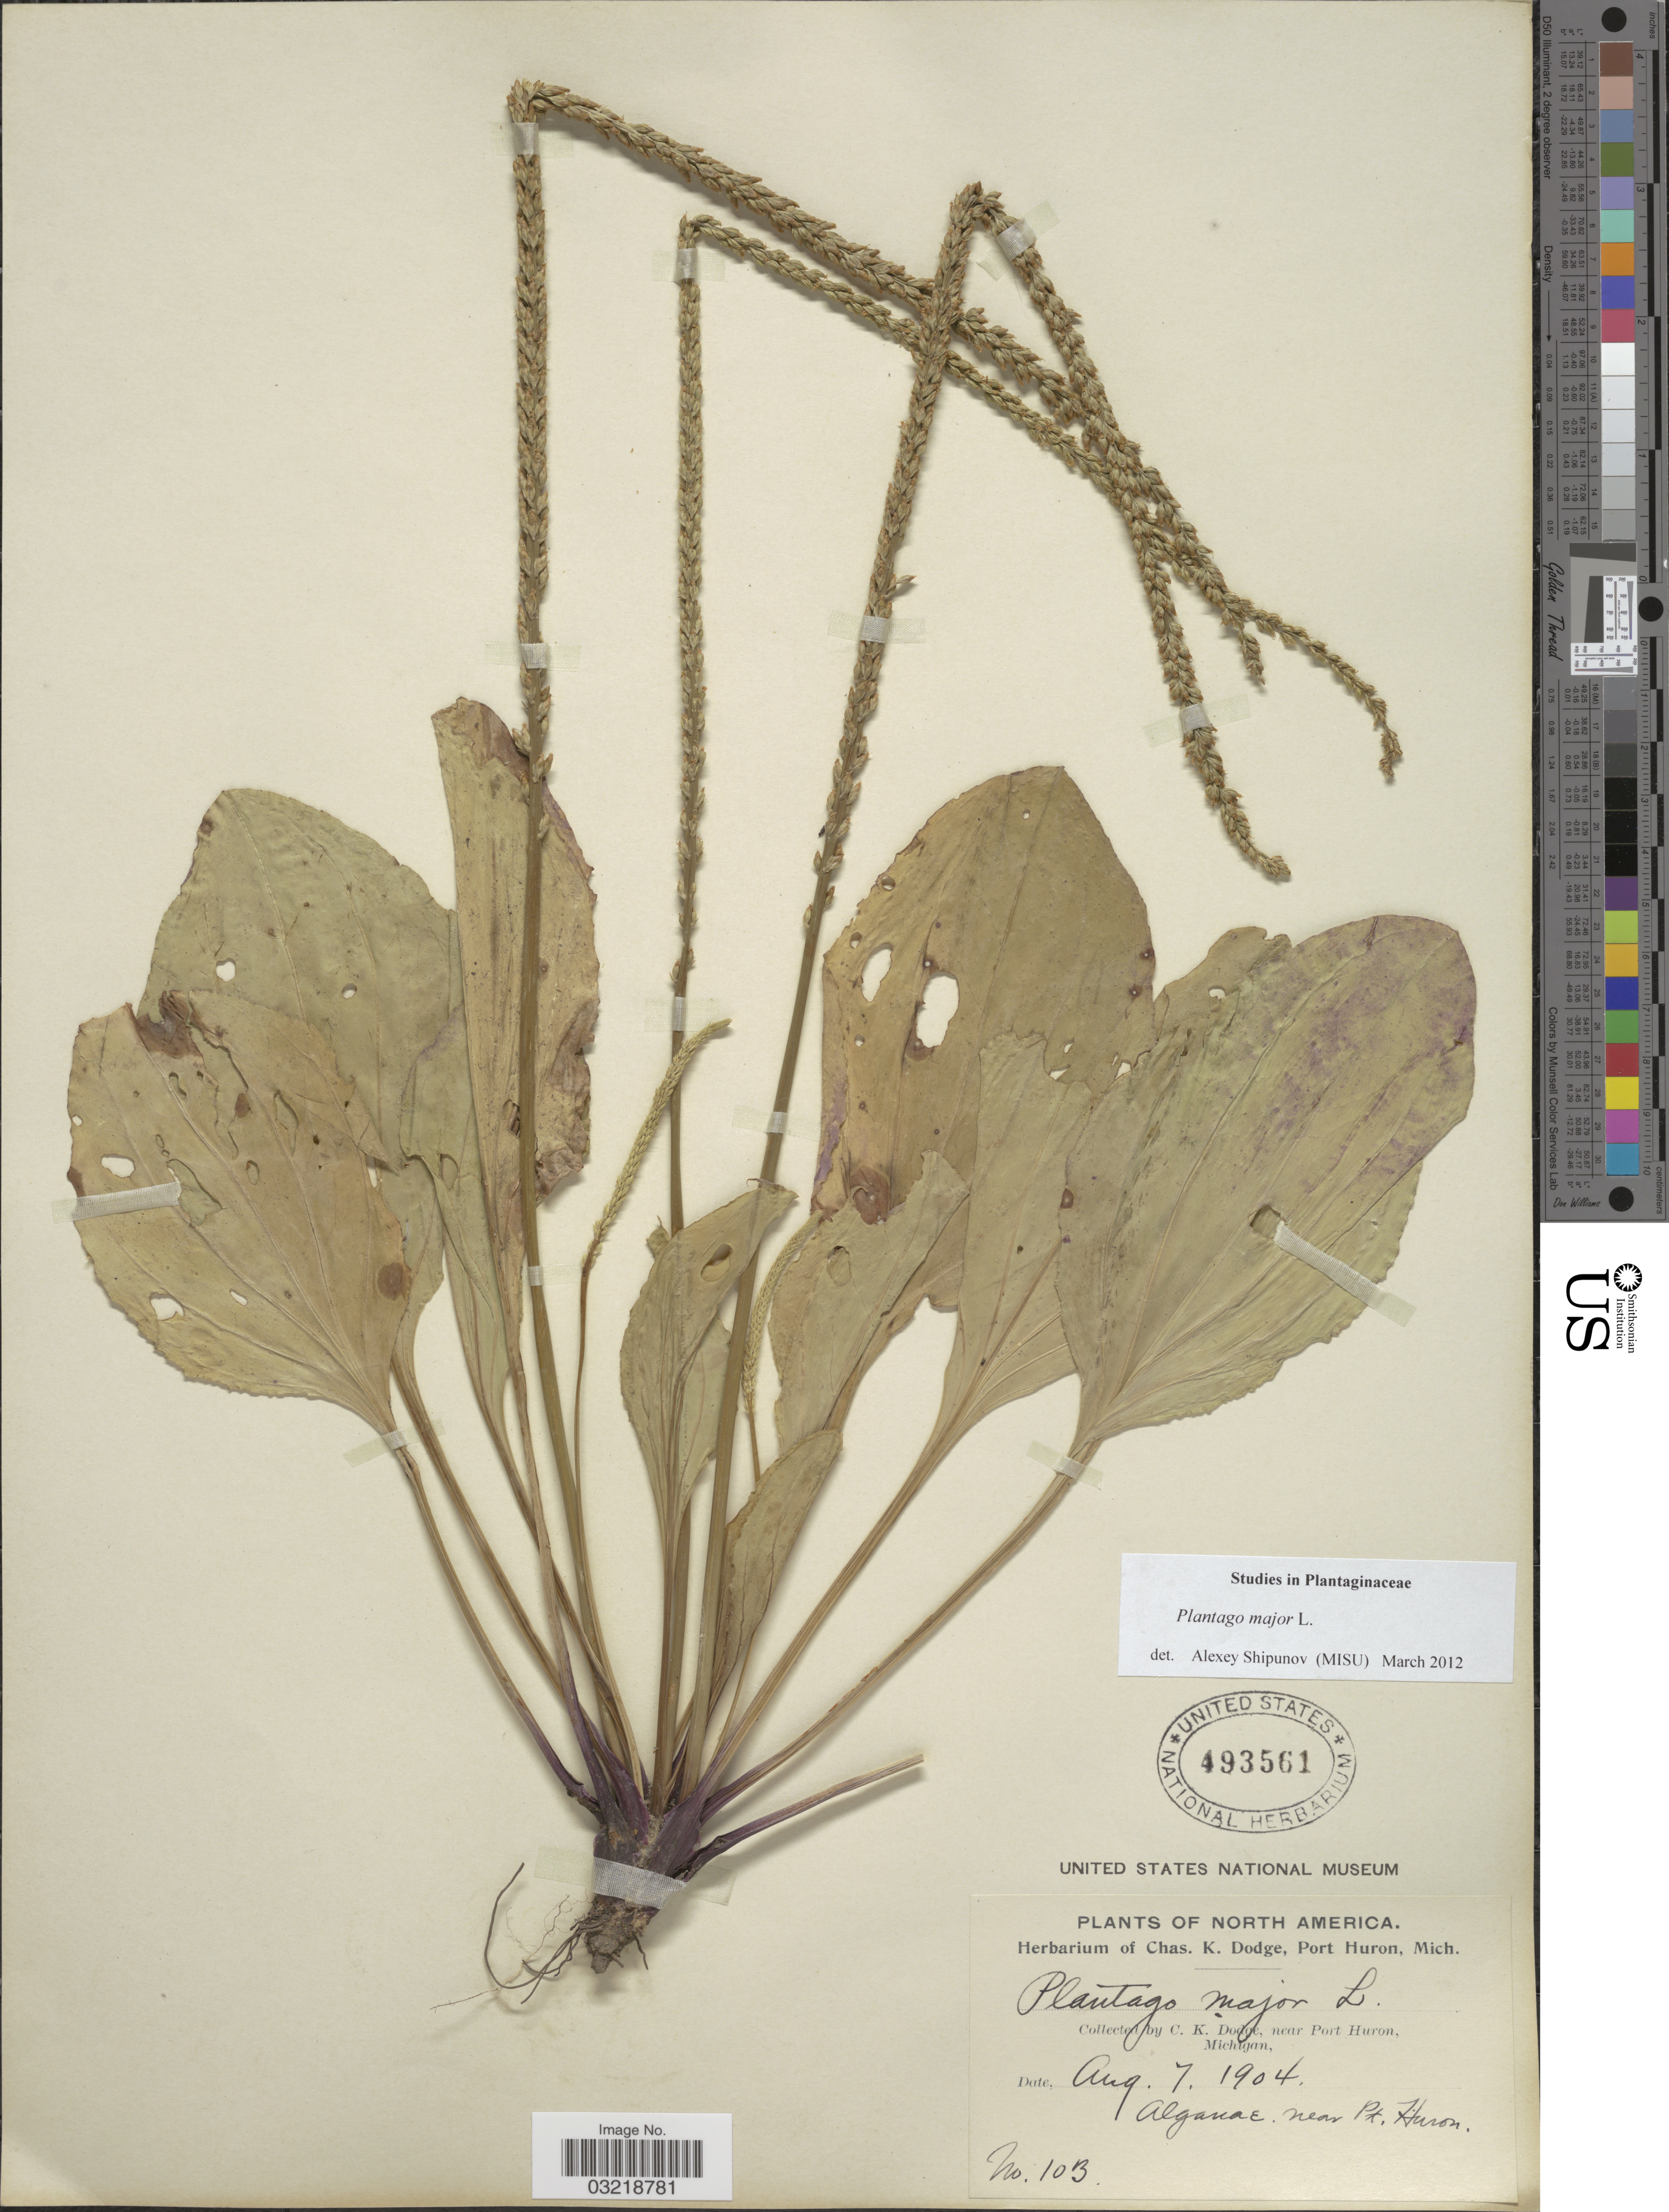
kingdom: Plantae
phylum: Tracheophyta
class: Magnoliopsida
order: Lamiales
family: Plantaginaceae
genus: Plantago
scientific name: Plantago major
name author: L.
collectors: C. K. Dodge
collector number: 103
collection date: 1904-08-07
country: United States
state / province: Michigan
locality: Alganae [unsure placement], near Port Huron.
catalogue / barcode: US 493561